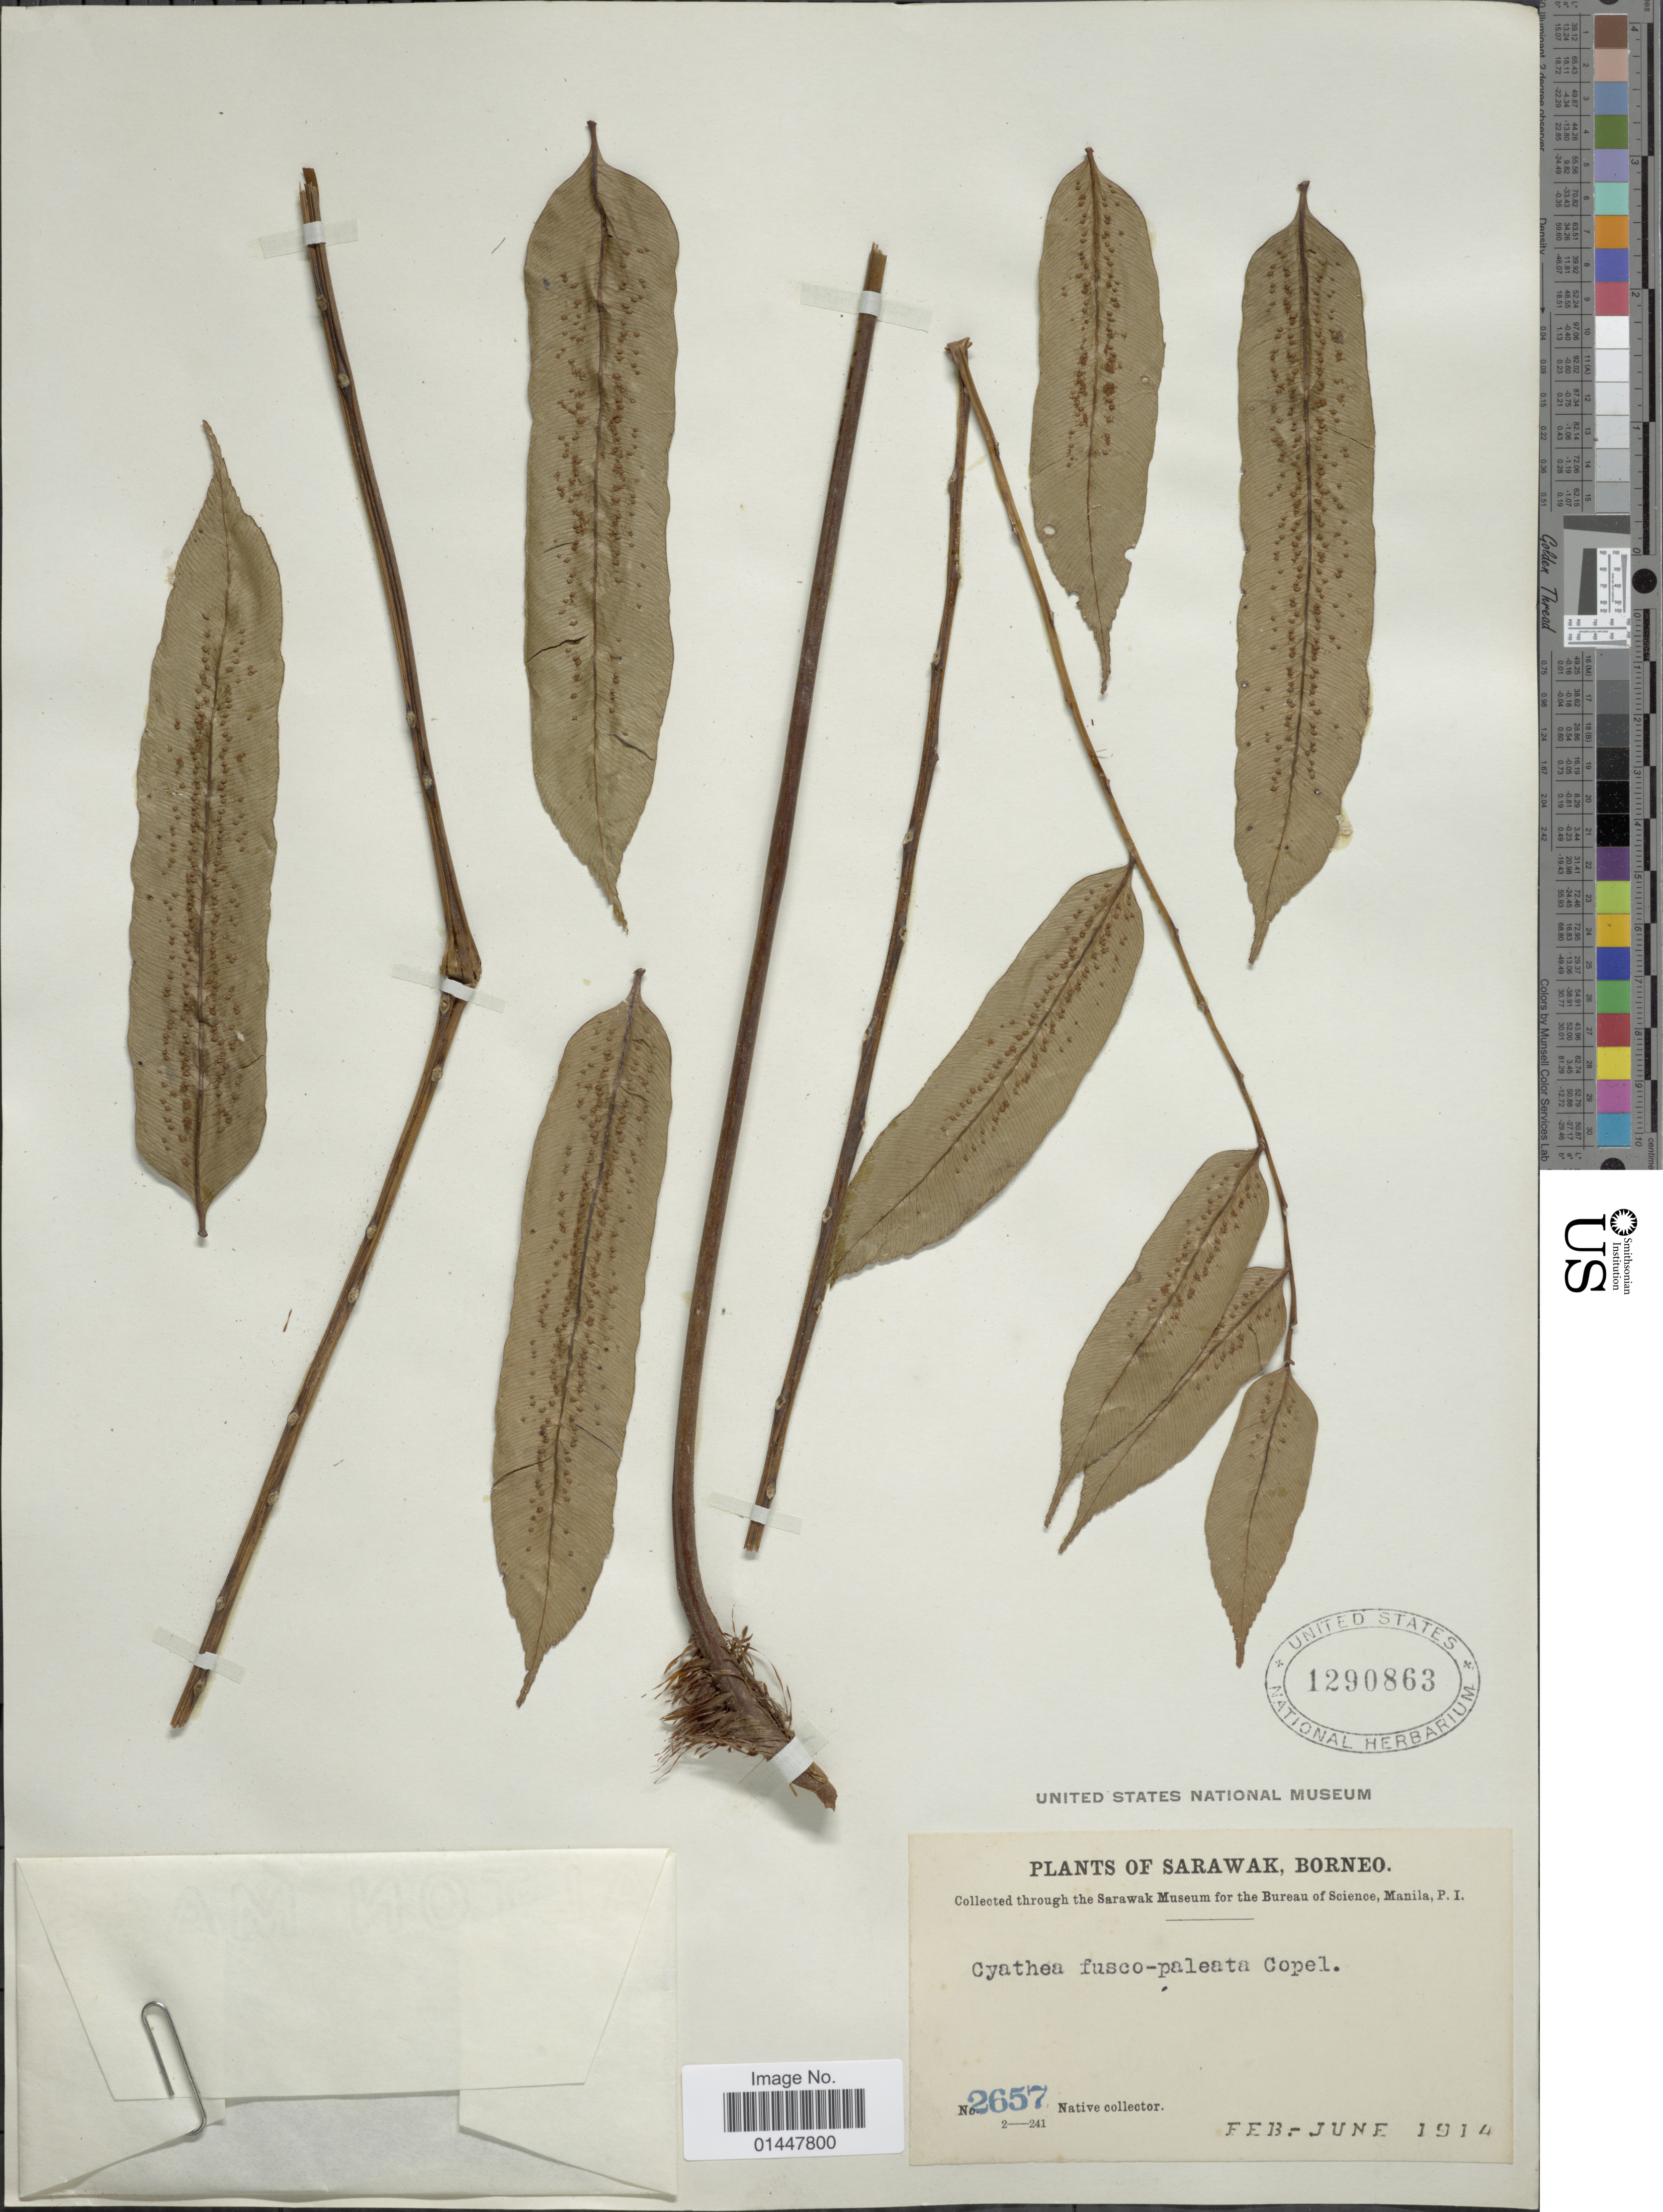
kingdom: Plantae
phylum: Tracheophyta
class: Polypodiopsida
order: Cyatheales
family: Cyatheaceae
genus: Sphaeropteris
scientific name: Sphaeropteris moluccana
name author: (Desv.) R.M. Tryon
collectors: Native collector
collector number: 2657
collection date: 1914-02/1914-06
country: Malaysia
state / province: Sarawak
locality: Borneo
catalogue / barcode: US 1290863